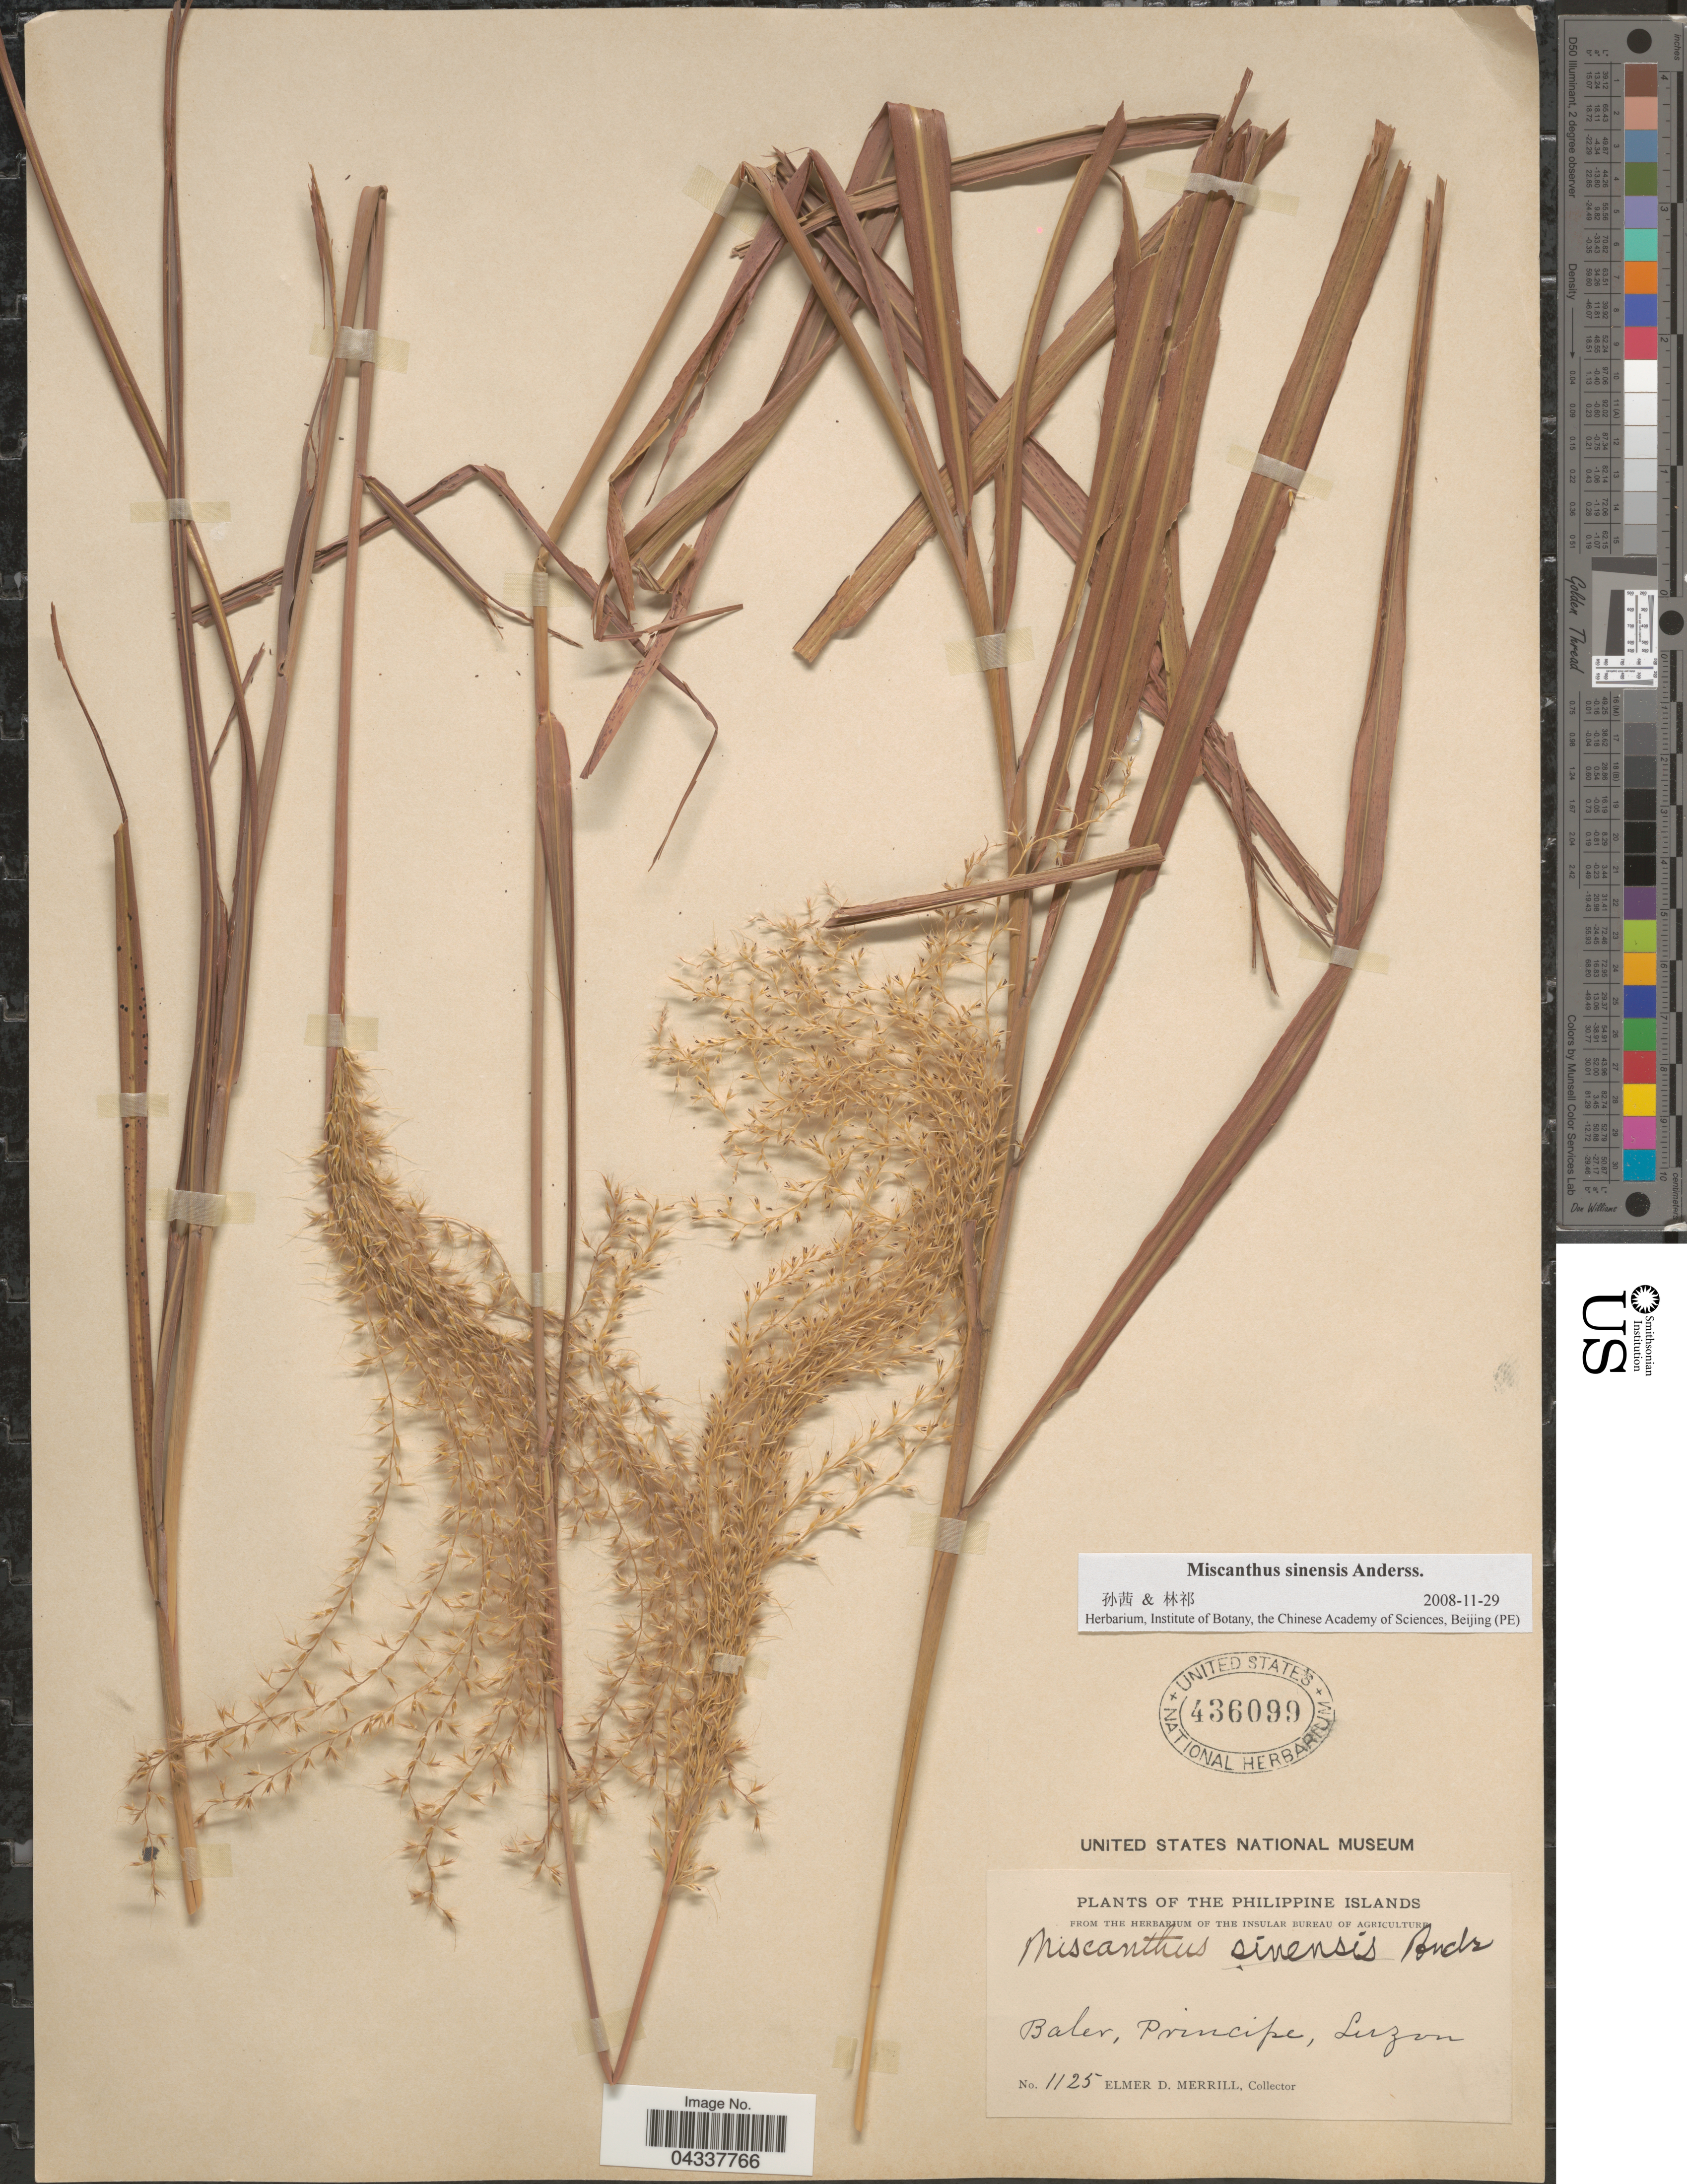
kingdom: Plantae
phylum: Tracheophyta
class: Liliopsida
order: Poales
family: Poaceae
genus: Miscanthus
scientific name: Miscanthus sinensis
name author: Andersson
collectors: E. D. Merrill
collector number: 1125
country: Philippines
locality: Philippine Islands. Baler, Principe, Puzon.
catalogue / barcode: US 436099